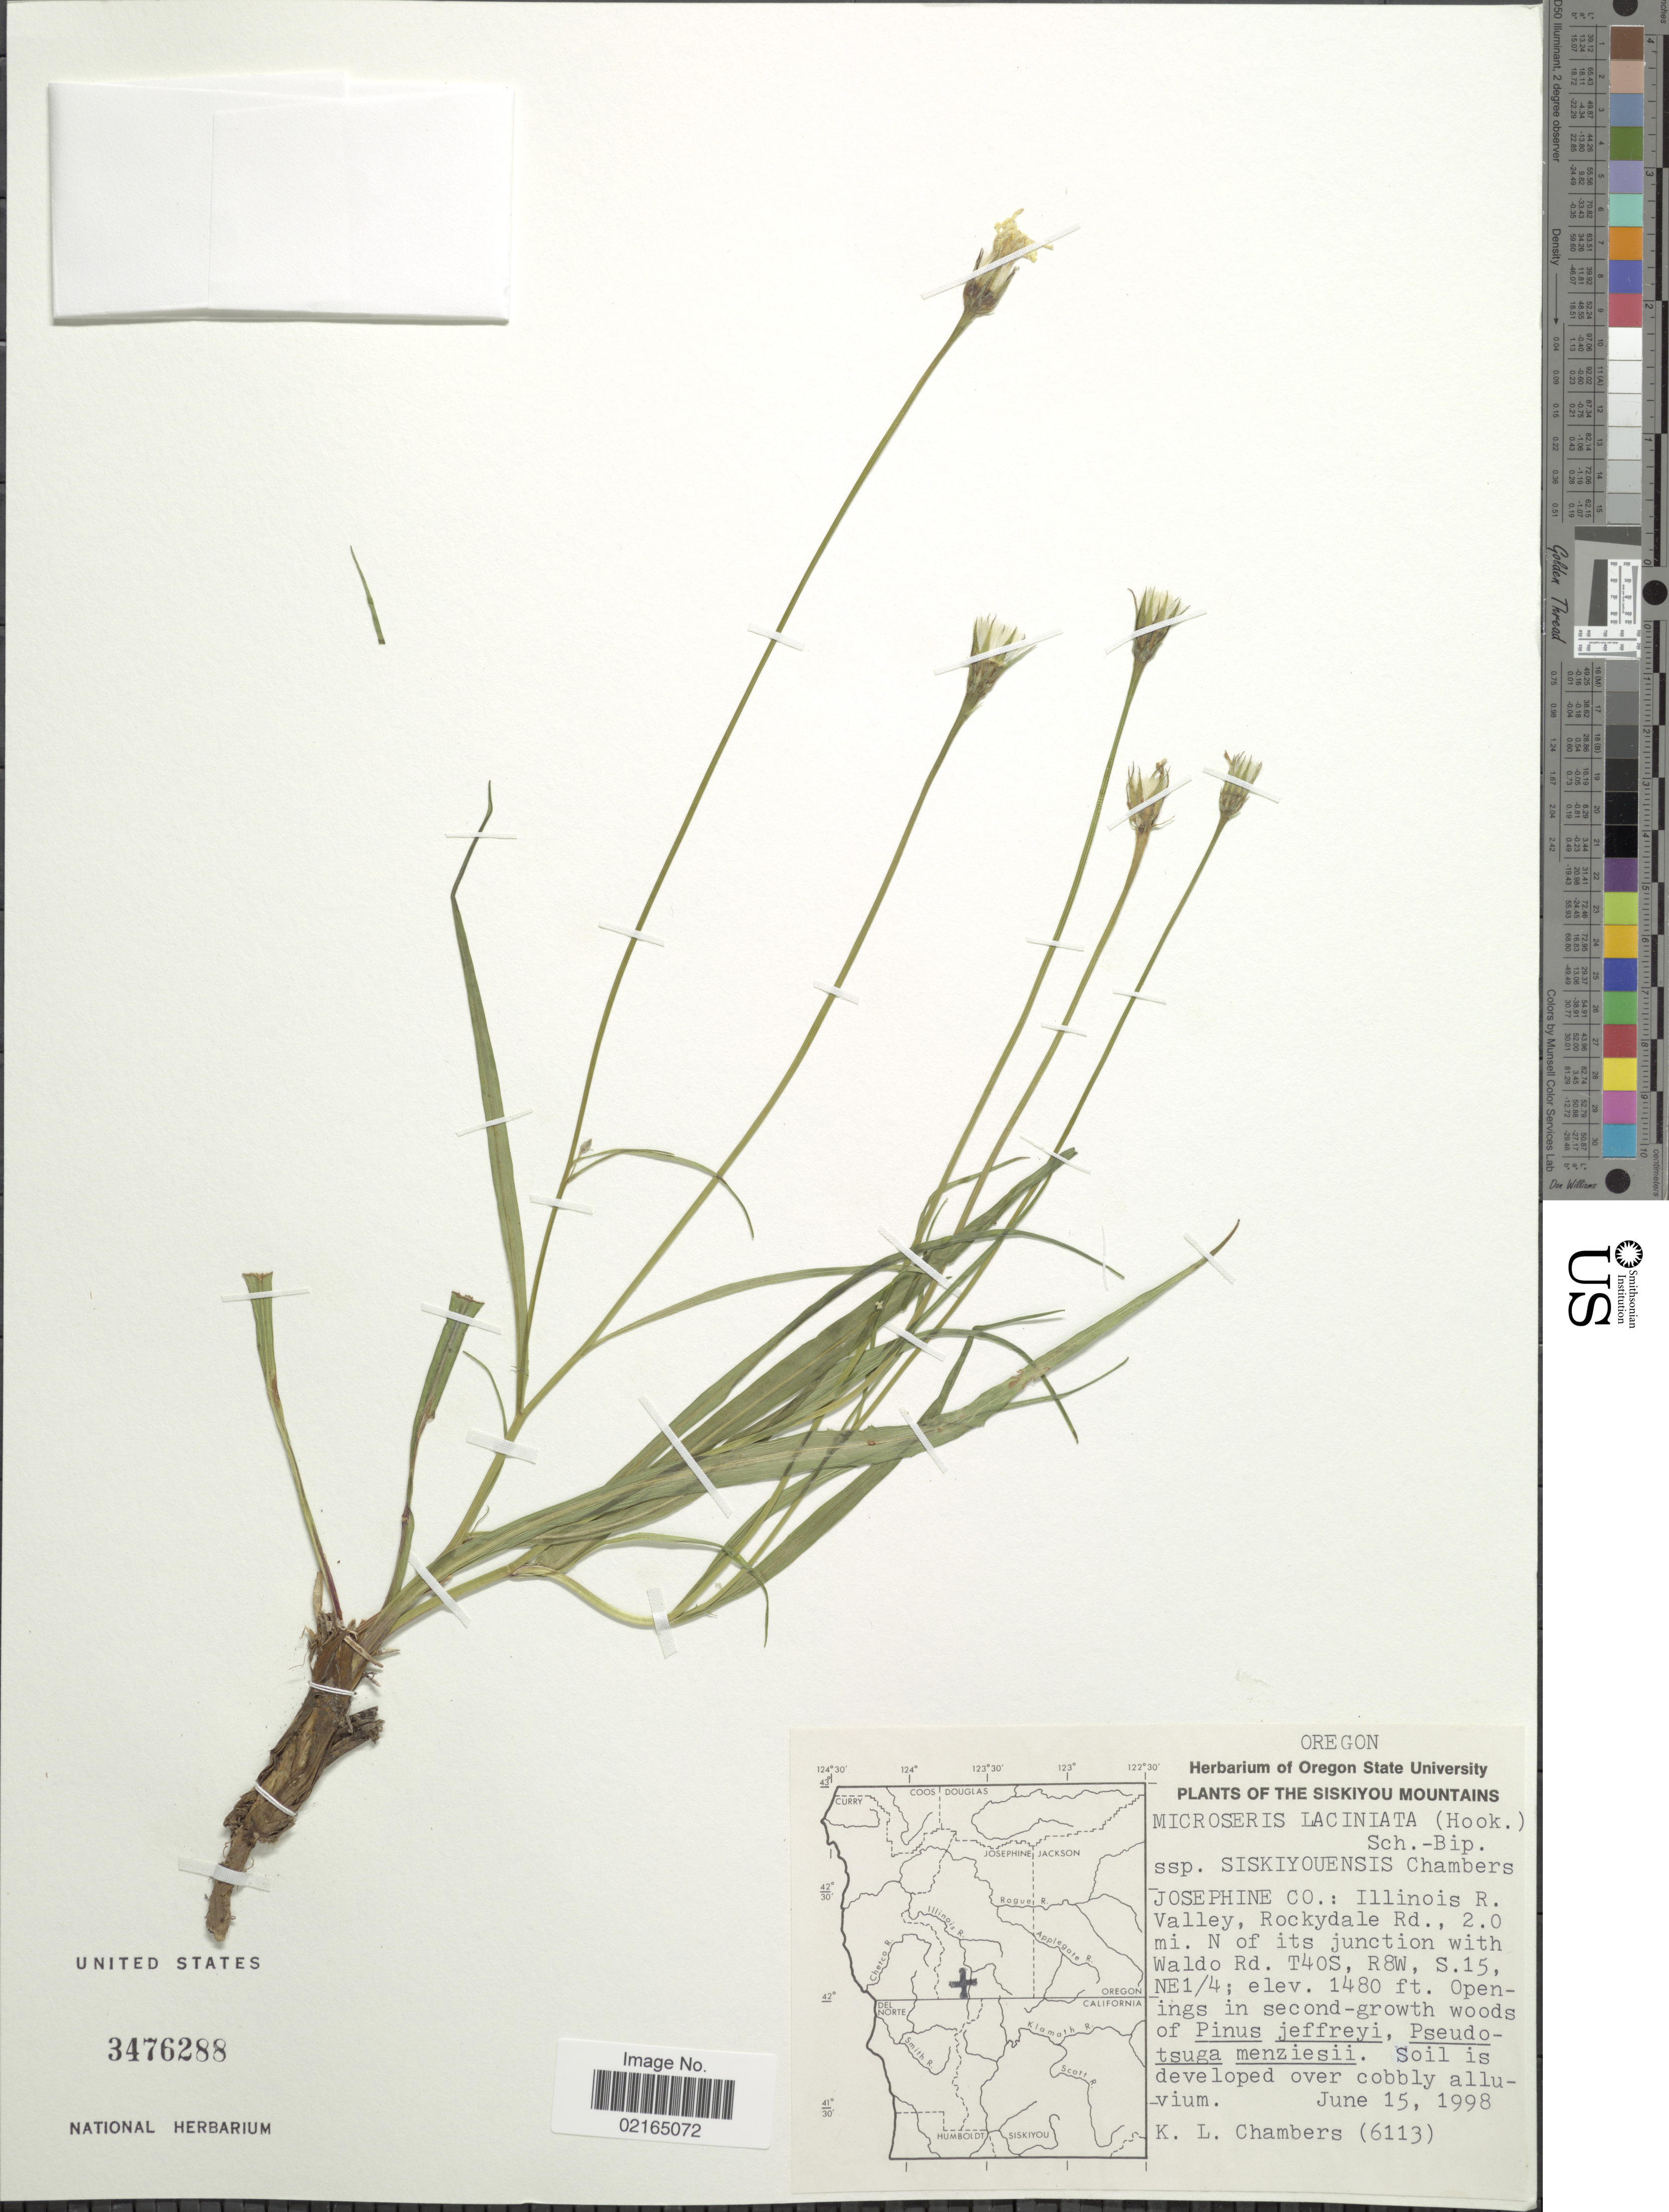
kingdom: Plantae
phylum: Tracheophyta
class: Magnoliopsida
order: Asterales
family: Asteraceae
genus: Microseris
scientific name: Microseris laciniata subsp. siskiyouensis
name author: K.L. Chambers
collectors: K. Chambers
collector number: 6113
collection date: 1998-06-15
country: United States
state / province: Oregon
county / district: Josephine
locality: Siskiyou Mountains, Josephine Co.: Illinois R. Valley, Rockydale Rd., 2.0 mi. N of its junction with Waldo Rd. T40S, R8W, S.15, NE1/4.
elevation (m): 451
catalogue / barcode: US 3476288